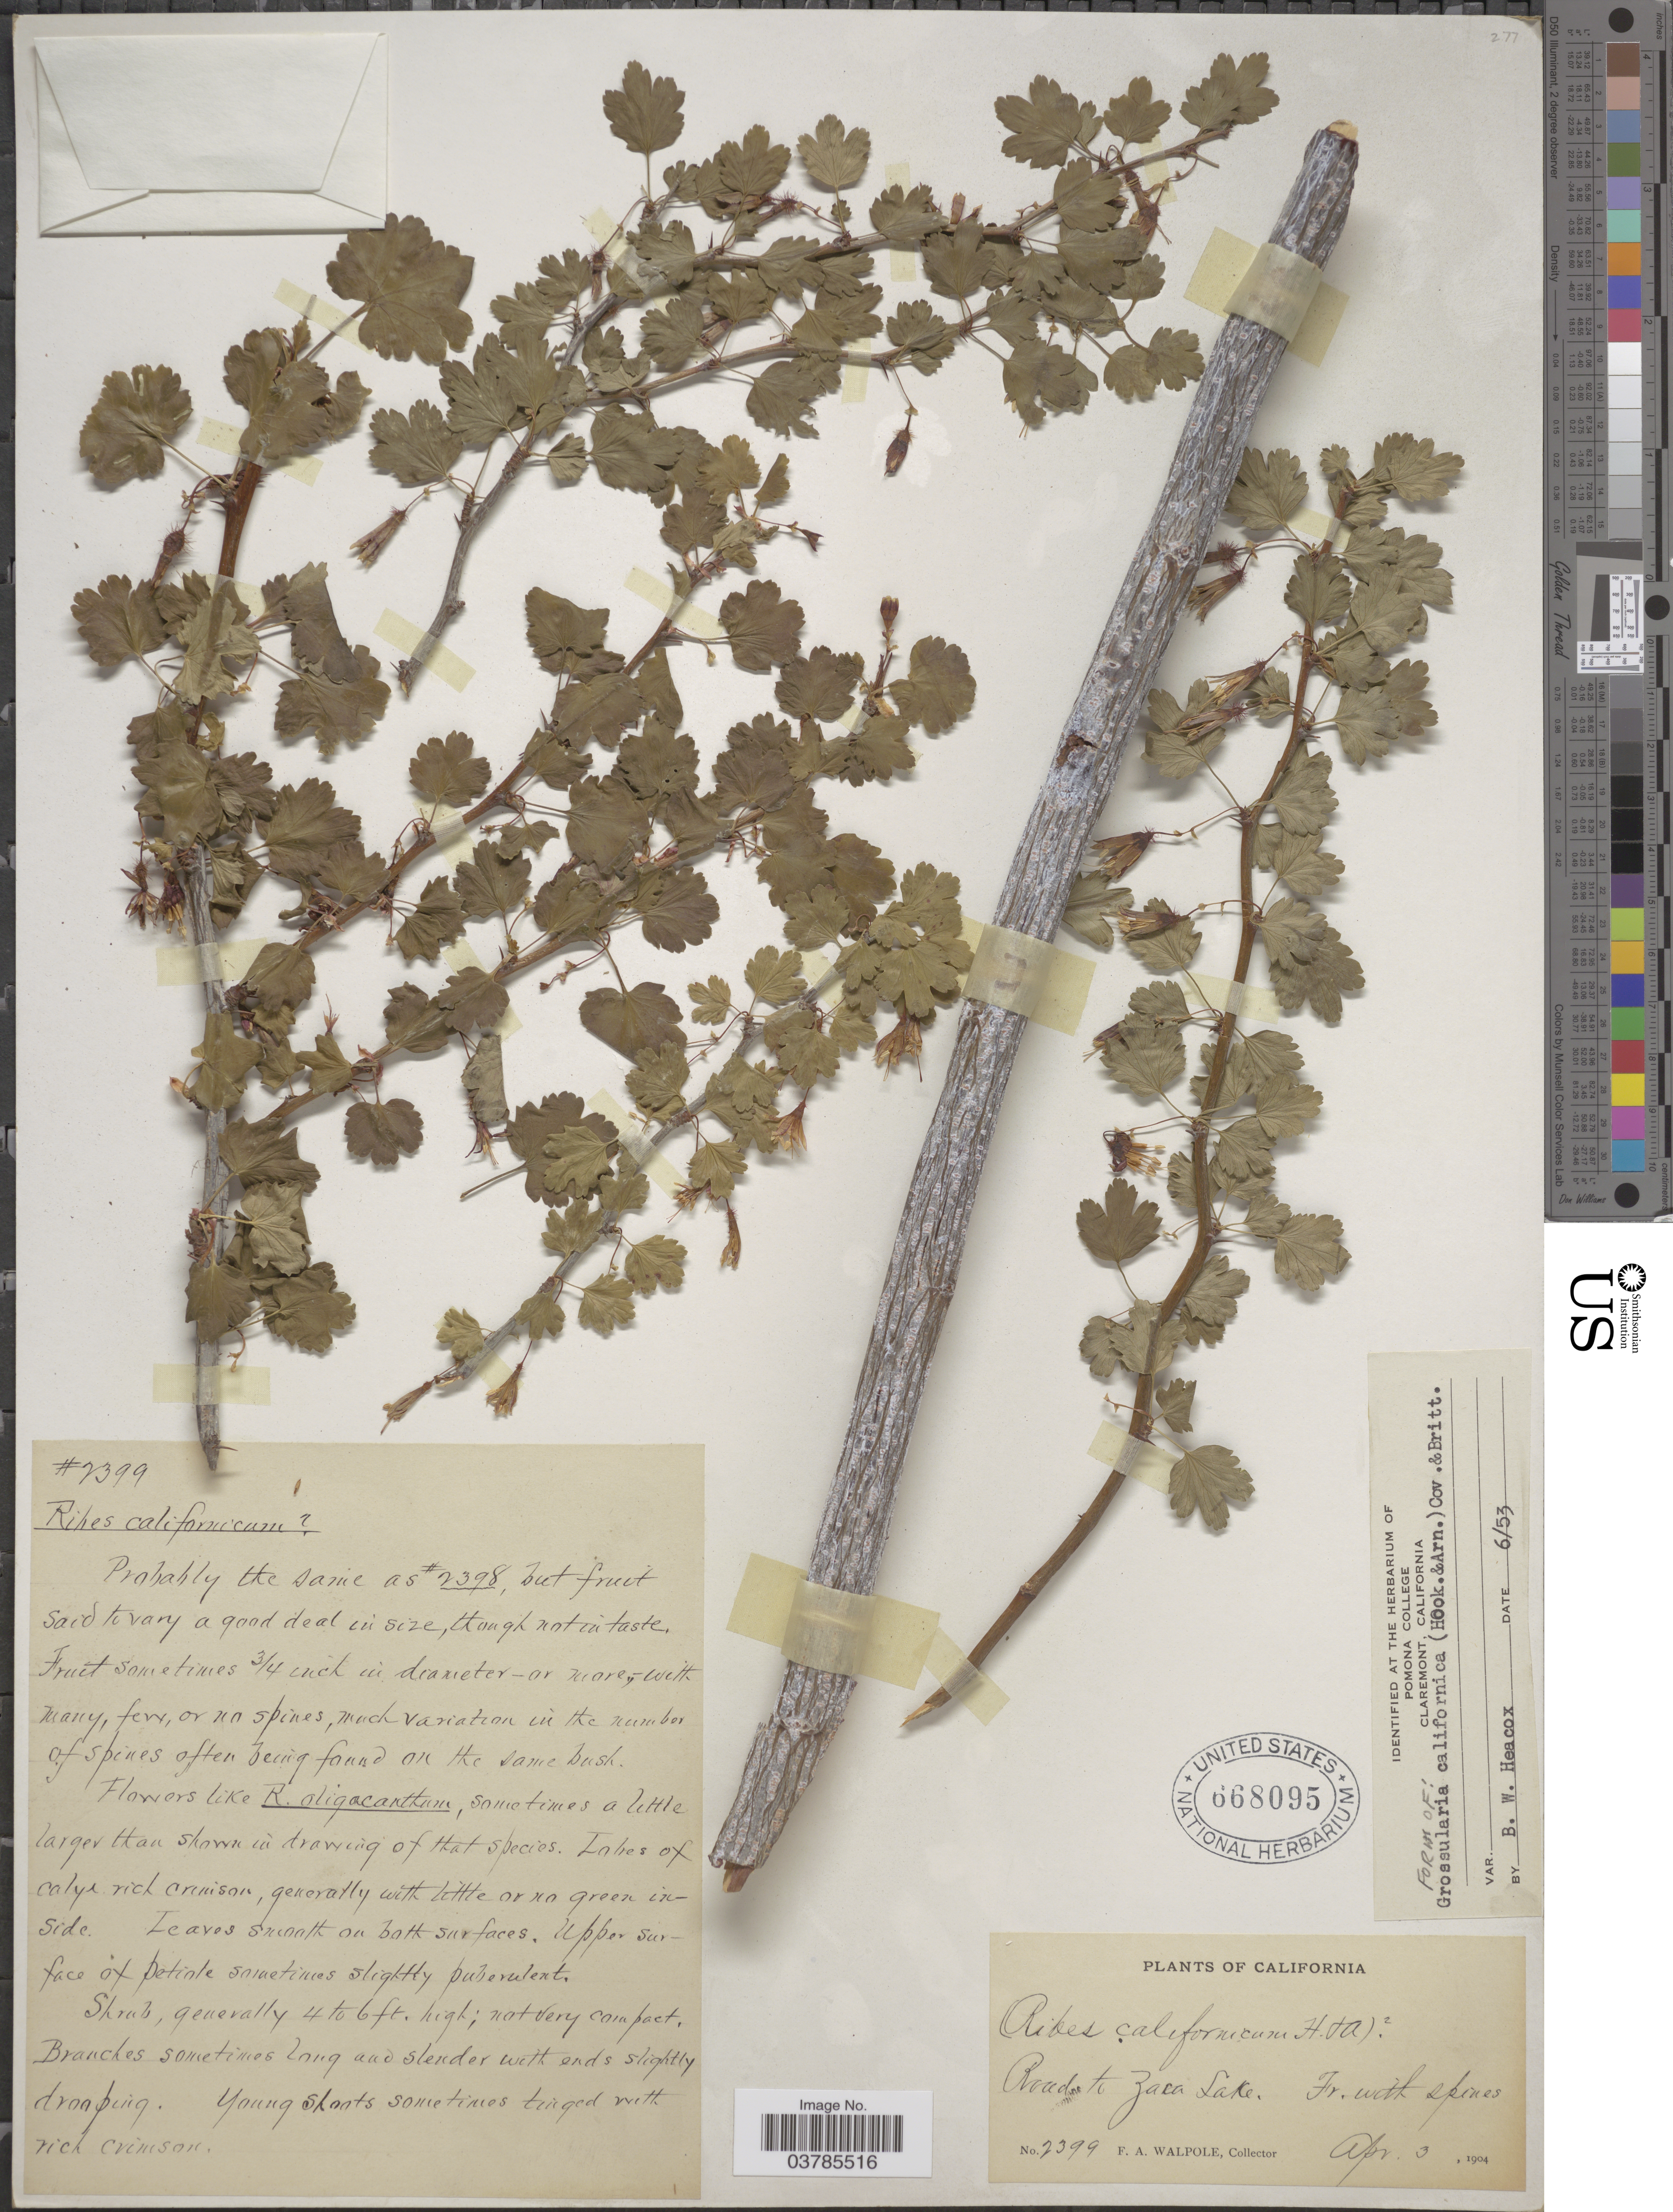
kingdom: Plantae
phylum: Tracheophyta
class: Magnoliopsida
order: Saxifragales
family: Grossulariaceae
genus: Ribes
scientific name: Ribes californicum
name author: Hook. & Arn.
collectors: F. Walpole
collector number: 2399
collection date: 1904-04-03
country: United States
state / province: California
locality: Road to Zaca Lake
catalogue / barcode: US 668095